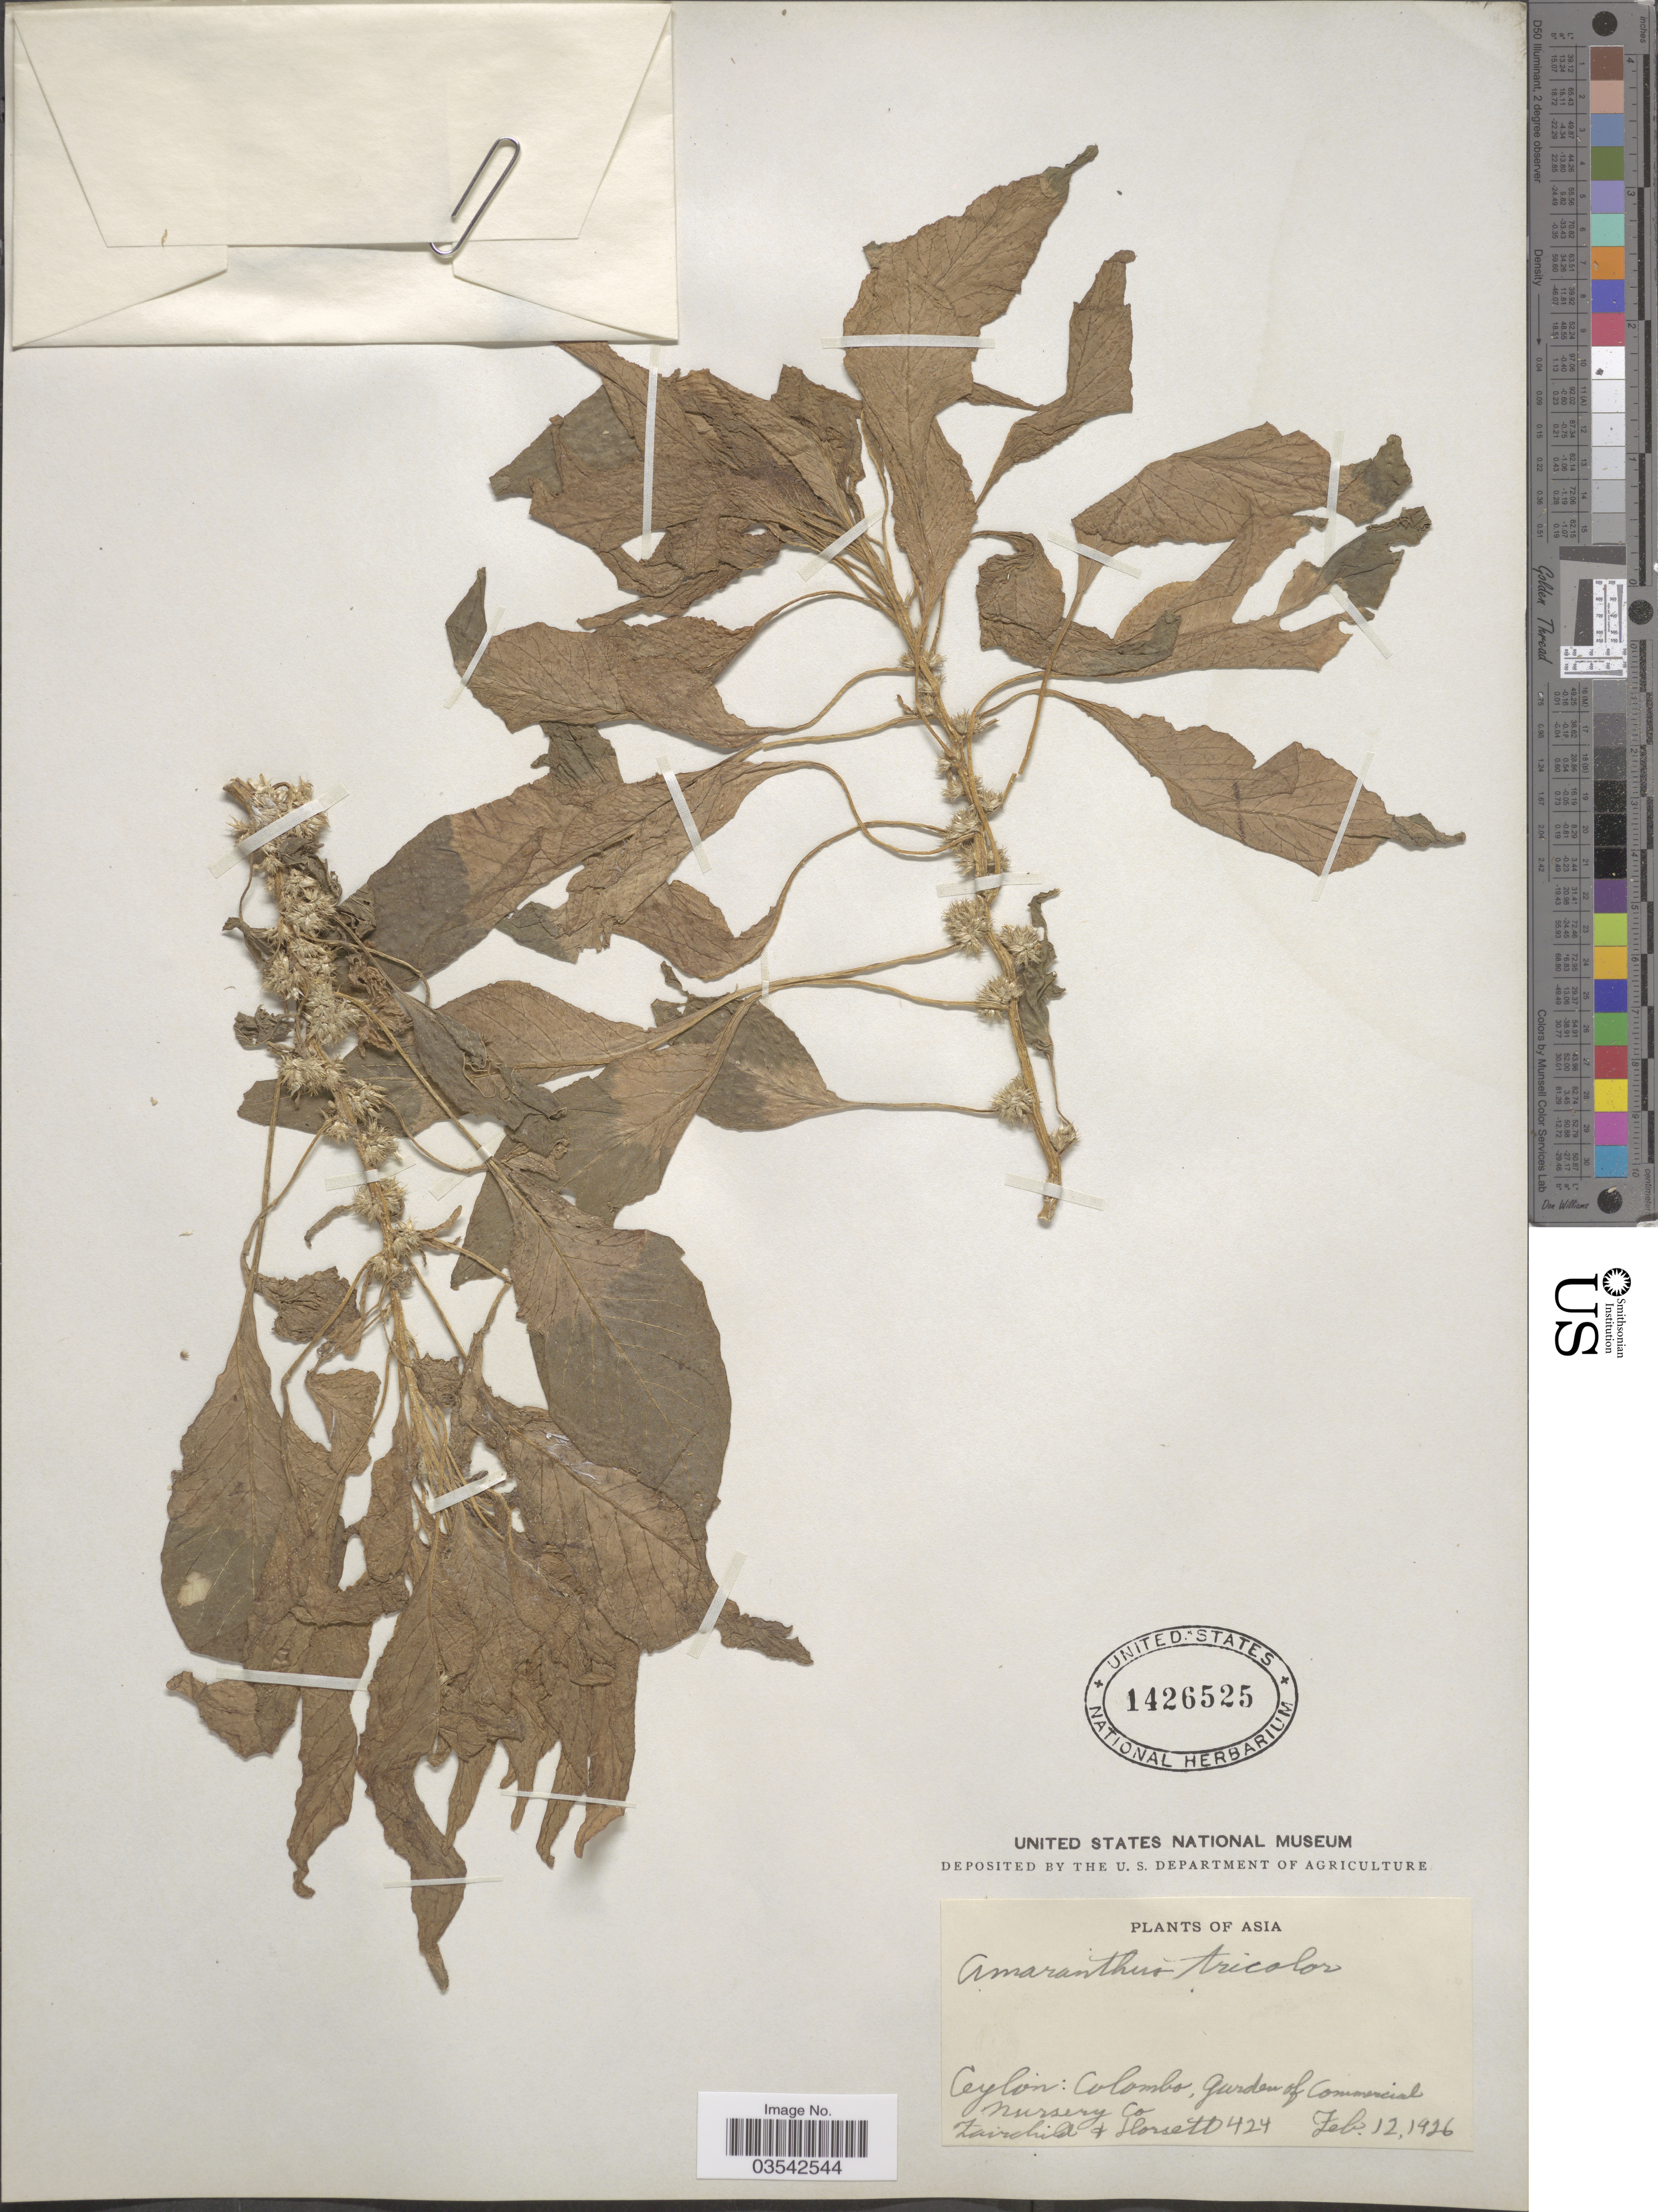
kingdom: Plantae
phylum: Tracheophyta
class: Magnoliopsida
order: Caryophyllales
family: Amaranthaceae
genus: Amaranthus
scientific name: Amaranthus tricolor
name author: L.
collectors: -. Fairchild & -. Horsett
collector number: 424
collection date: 1926-02-12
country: Sri Lanka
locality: Asia. Ceylon: Colombo, Garden of Commercial Nursery Co.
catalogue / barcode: US 1426525